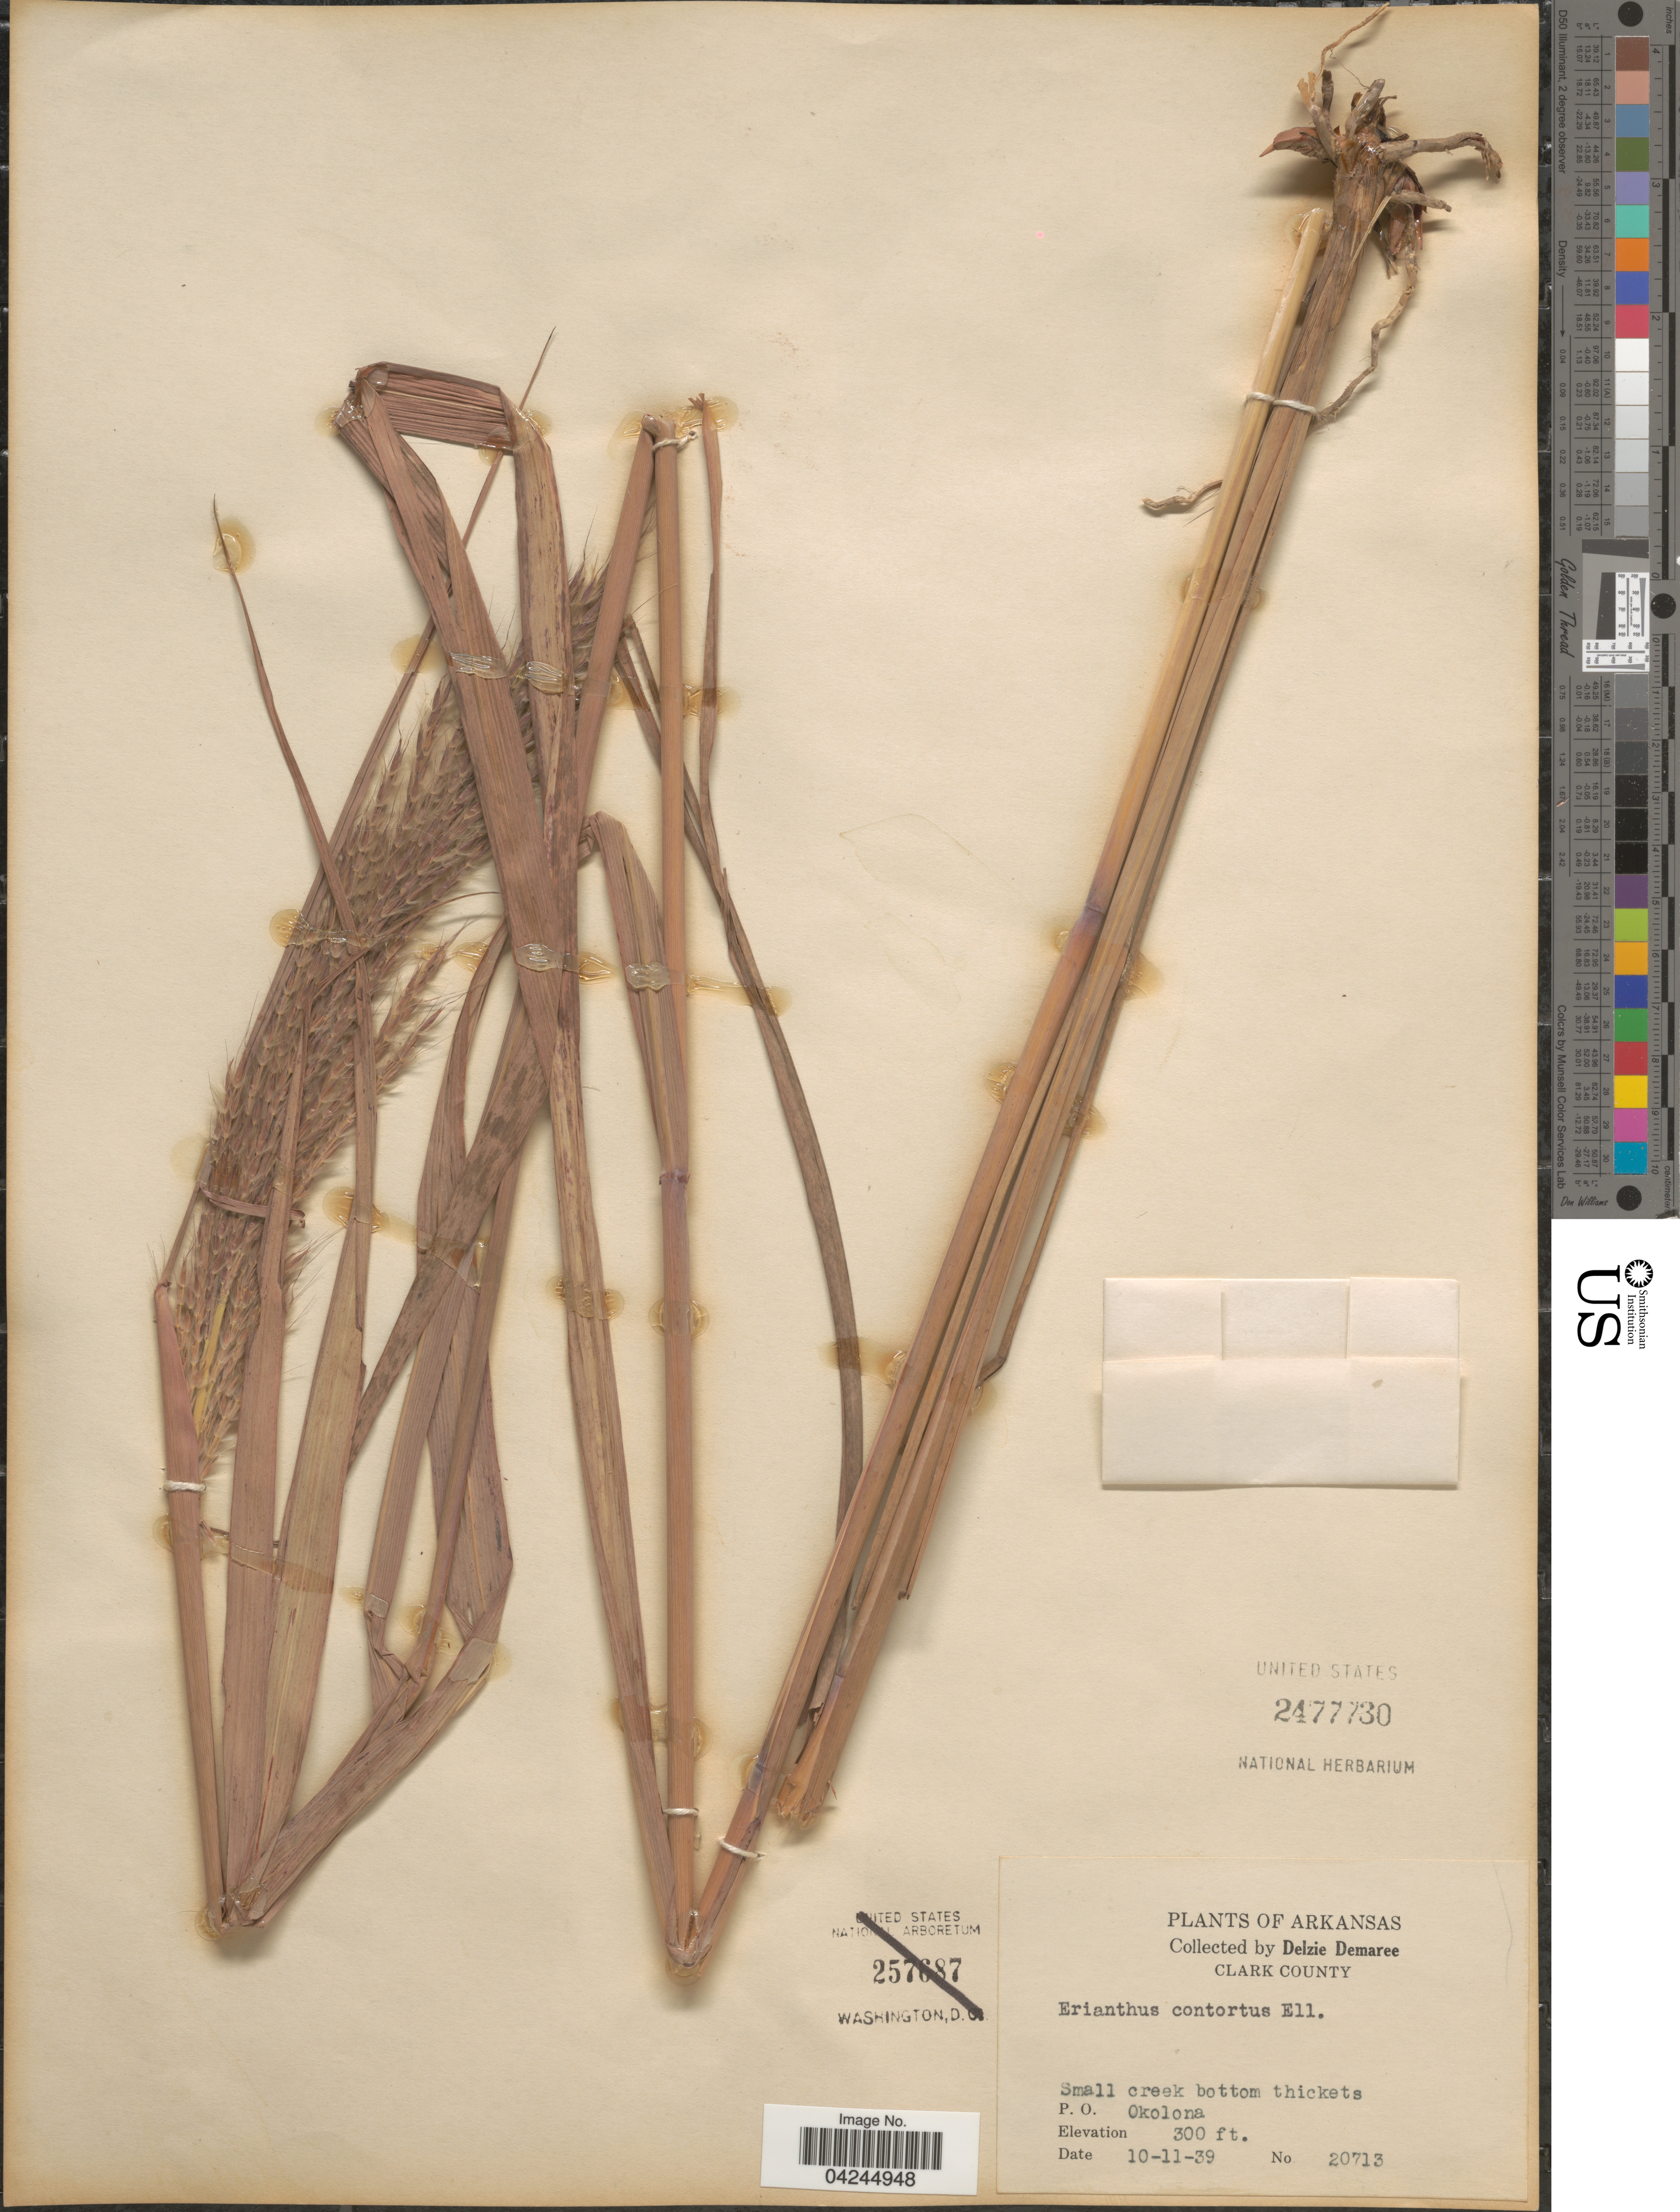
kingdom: Plantae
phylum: Tracheophyta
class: Liliopsida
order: Poales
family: Poaceae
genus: Erianthus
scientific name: Erianthus brevibarbis var. contortus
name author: (Elliott) D.B. Ward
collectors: D. Demaree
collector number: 20713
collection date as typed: Transcribed d/m/y: 11/10/39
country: United States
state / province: Arkansas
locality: Clark County. Small creek bottom thickets. P. O. Okolona.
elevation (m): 91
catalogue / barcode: US 2477730